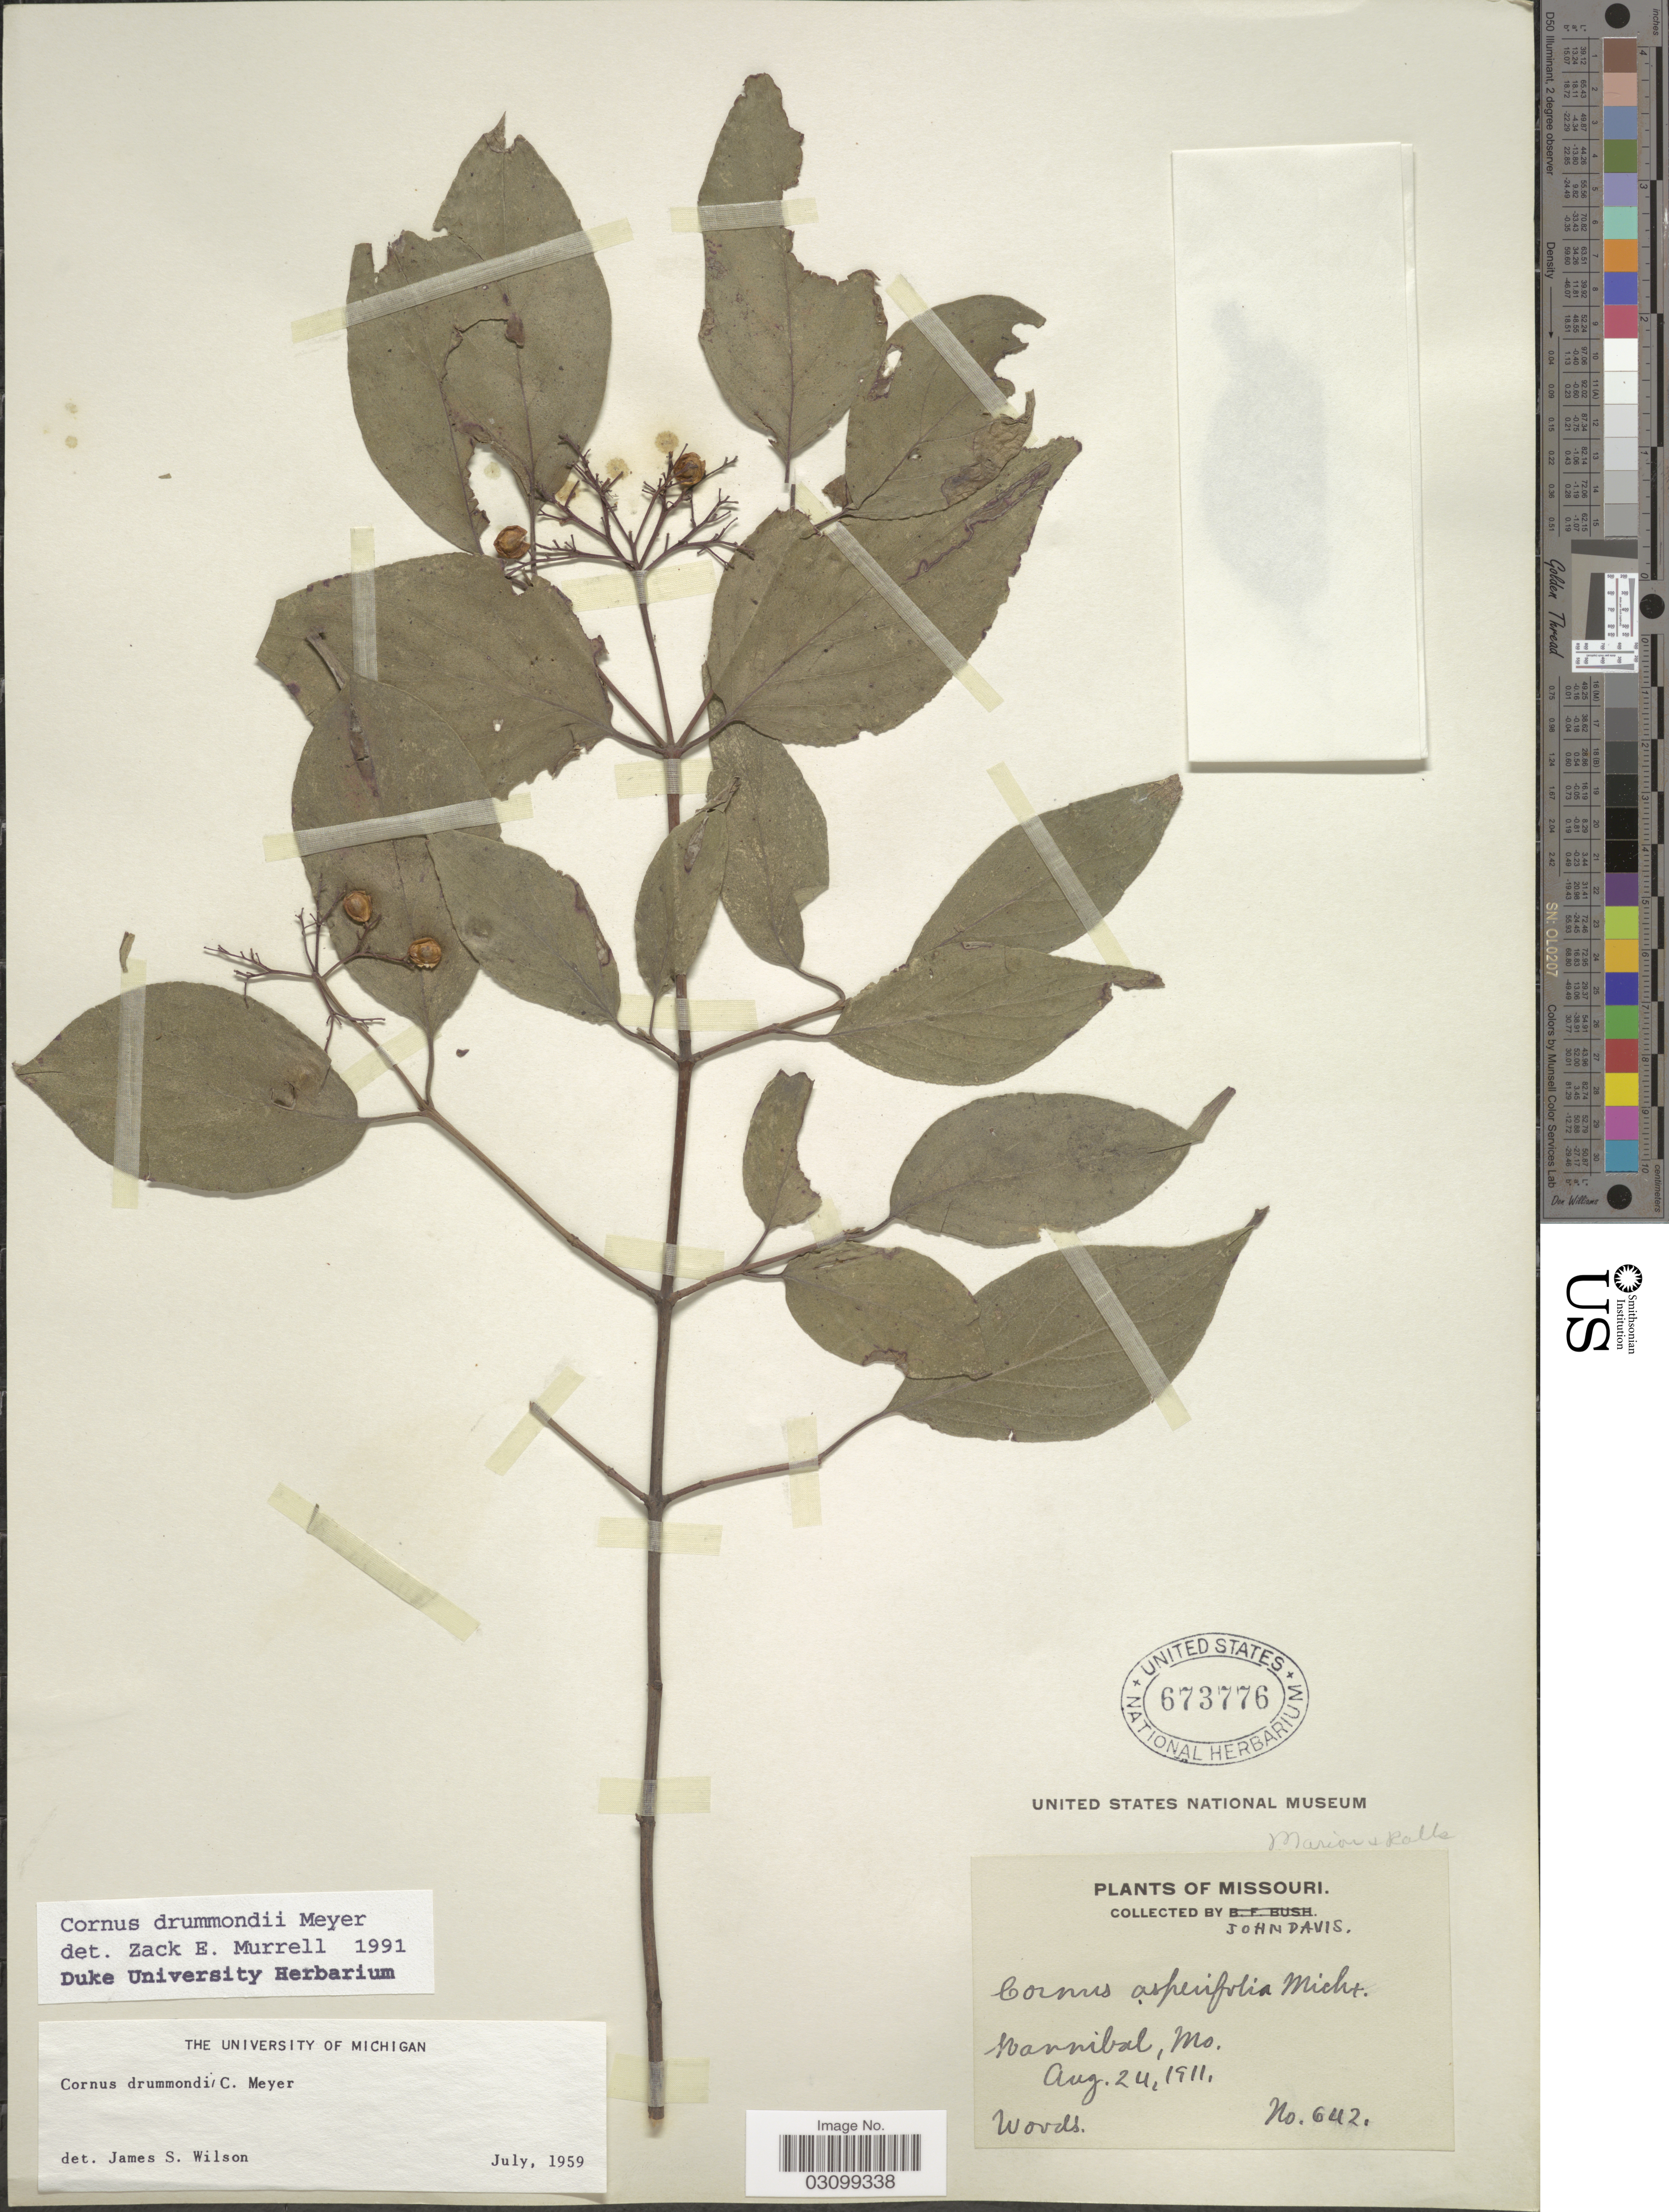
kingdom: Plantae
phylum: Tracheophyta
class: Magnoliopsida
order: Cornales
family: Cornaceae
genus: Cornus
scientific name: Cornus drummondii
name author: C.A. Mey.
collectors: J. Davis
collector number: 642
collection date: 1911-08-24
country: United States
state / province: Missouri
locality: Hannibal.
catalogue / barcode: US 673776